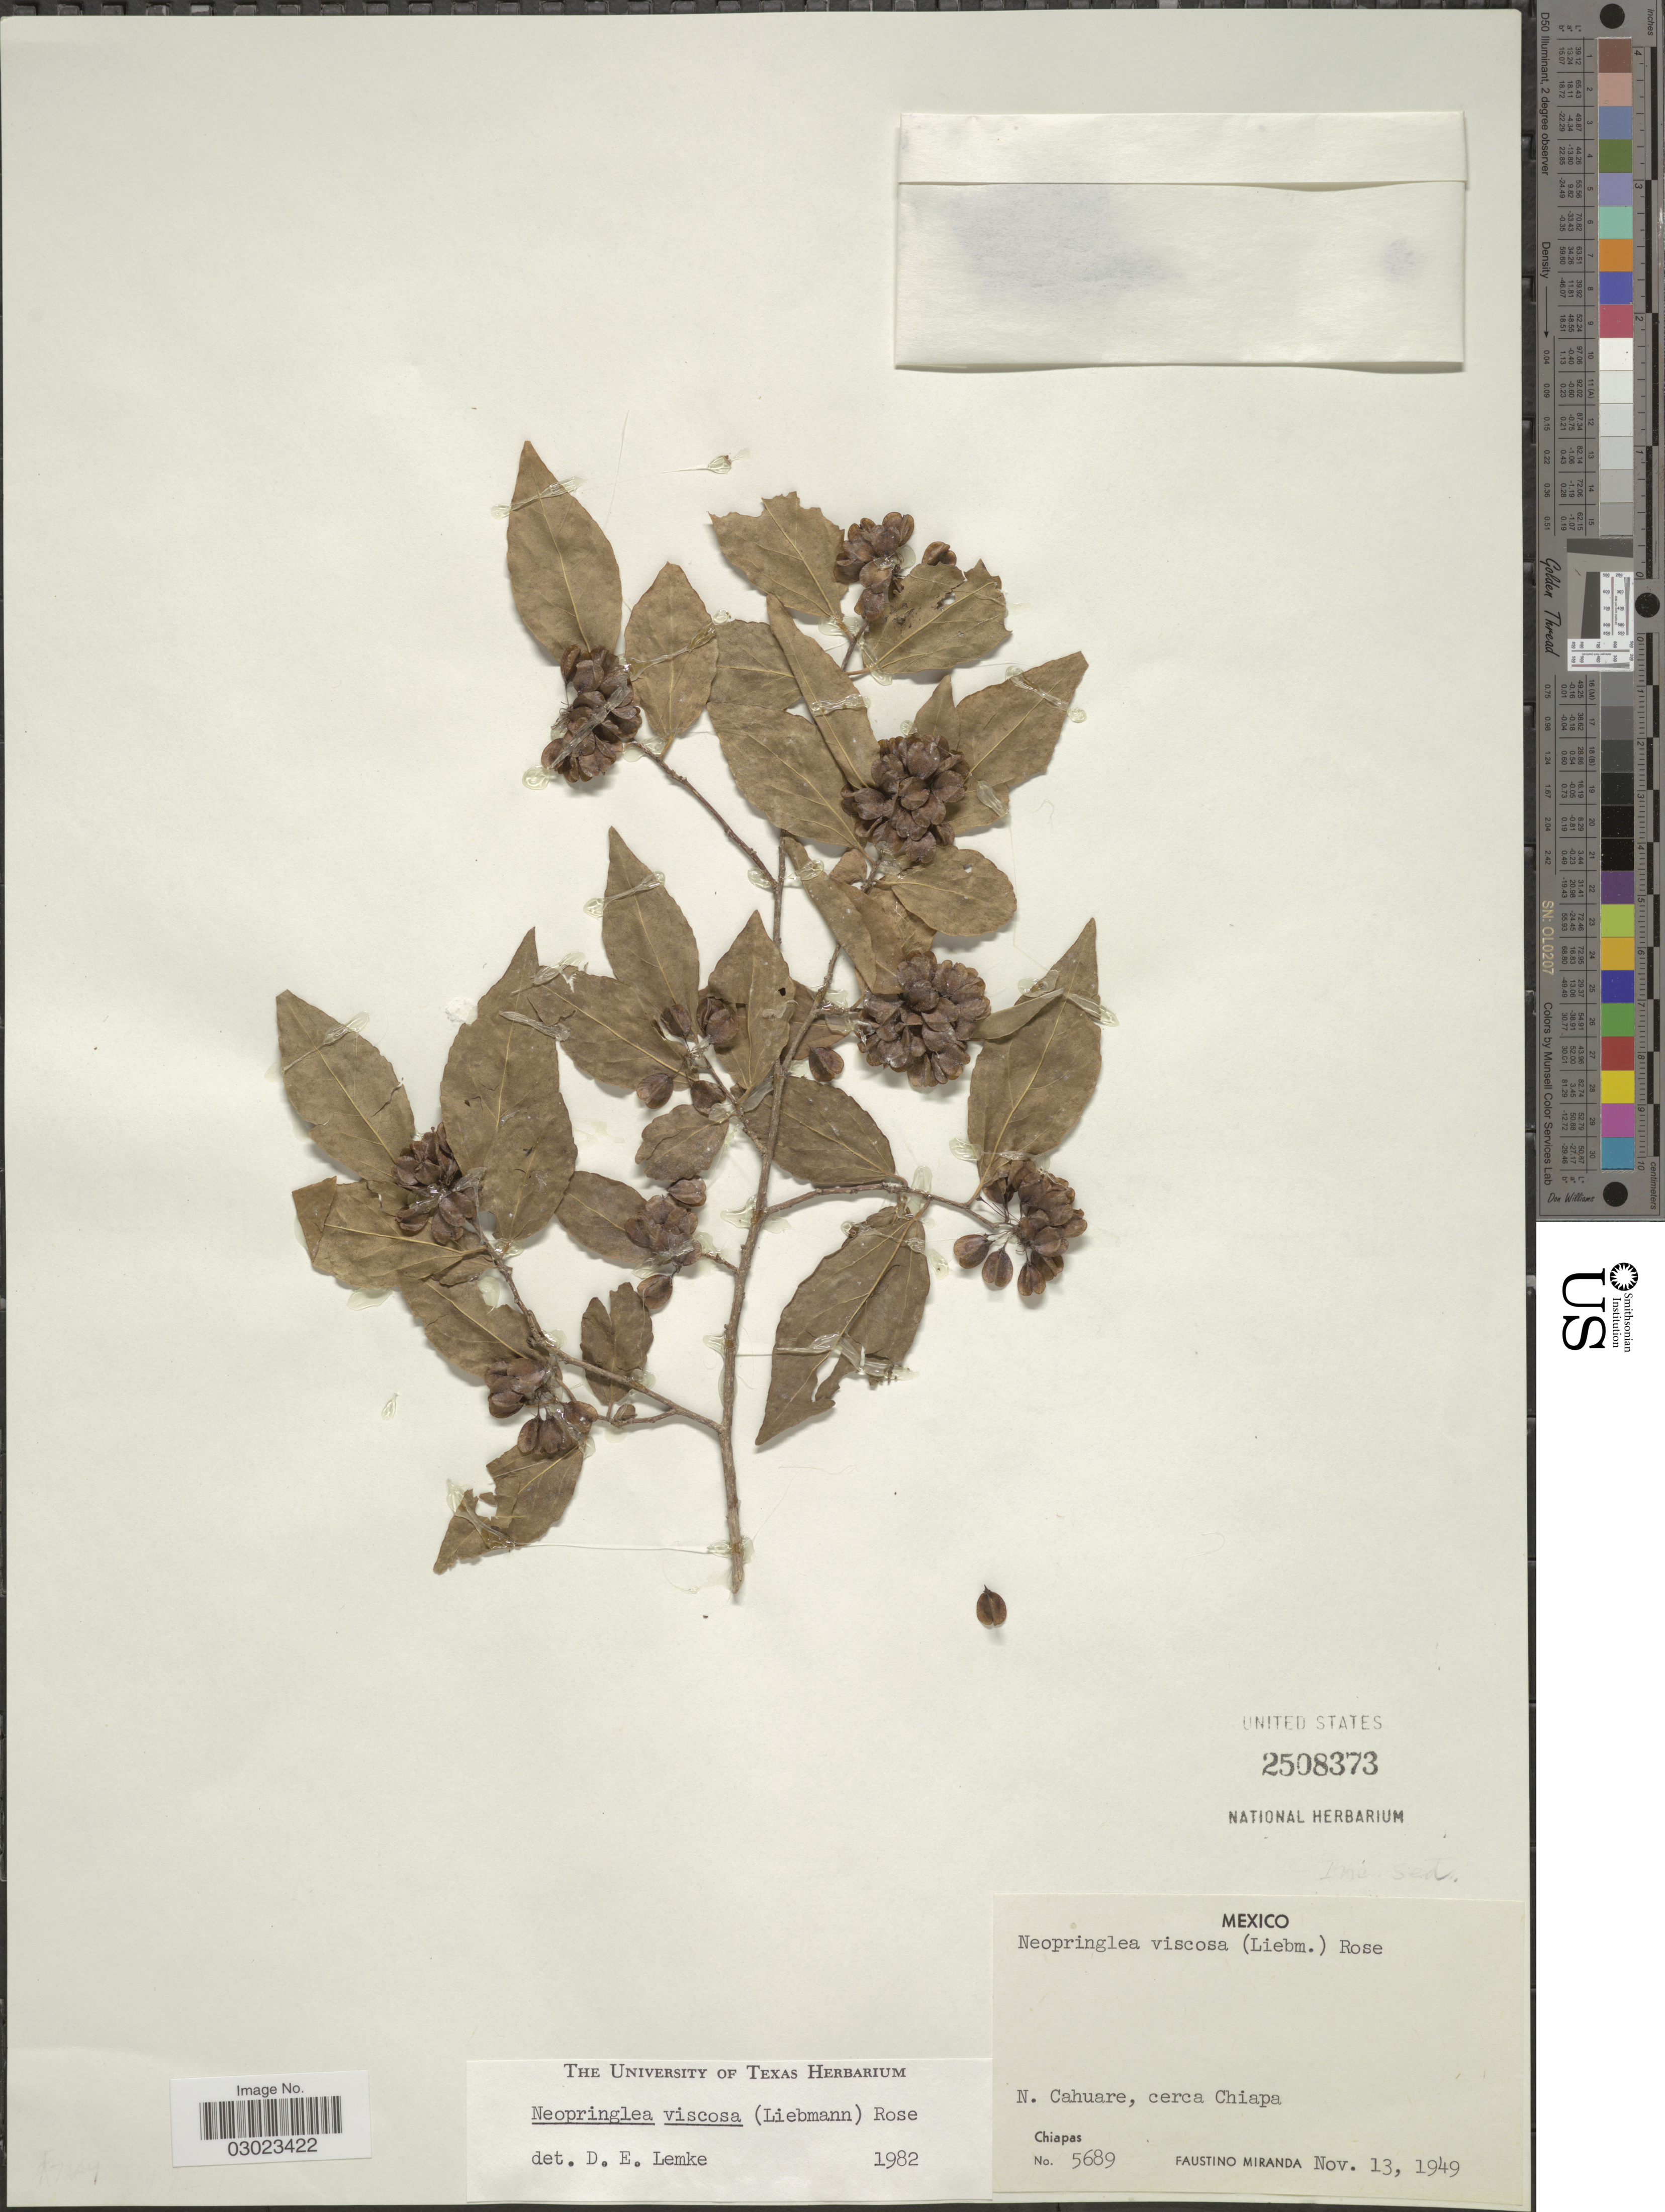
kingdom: Plantae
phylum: Tracheophyta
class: Magnoliopsida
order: Malpighiales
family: Salicaceae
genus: Neopringlea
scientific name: Neopringlea viscosa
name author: (Liebm.) Rose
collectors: F. Miranda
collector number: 5689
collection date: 1949-11-13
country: Mexico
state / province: Chiapas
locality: N. Cahuare, cerca Chiapa.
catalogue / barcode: US 2508373